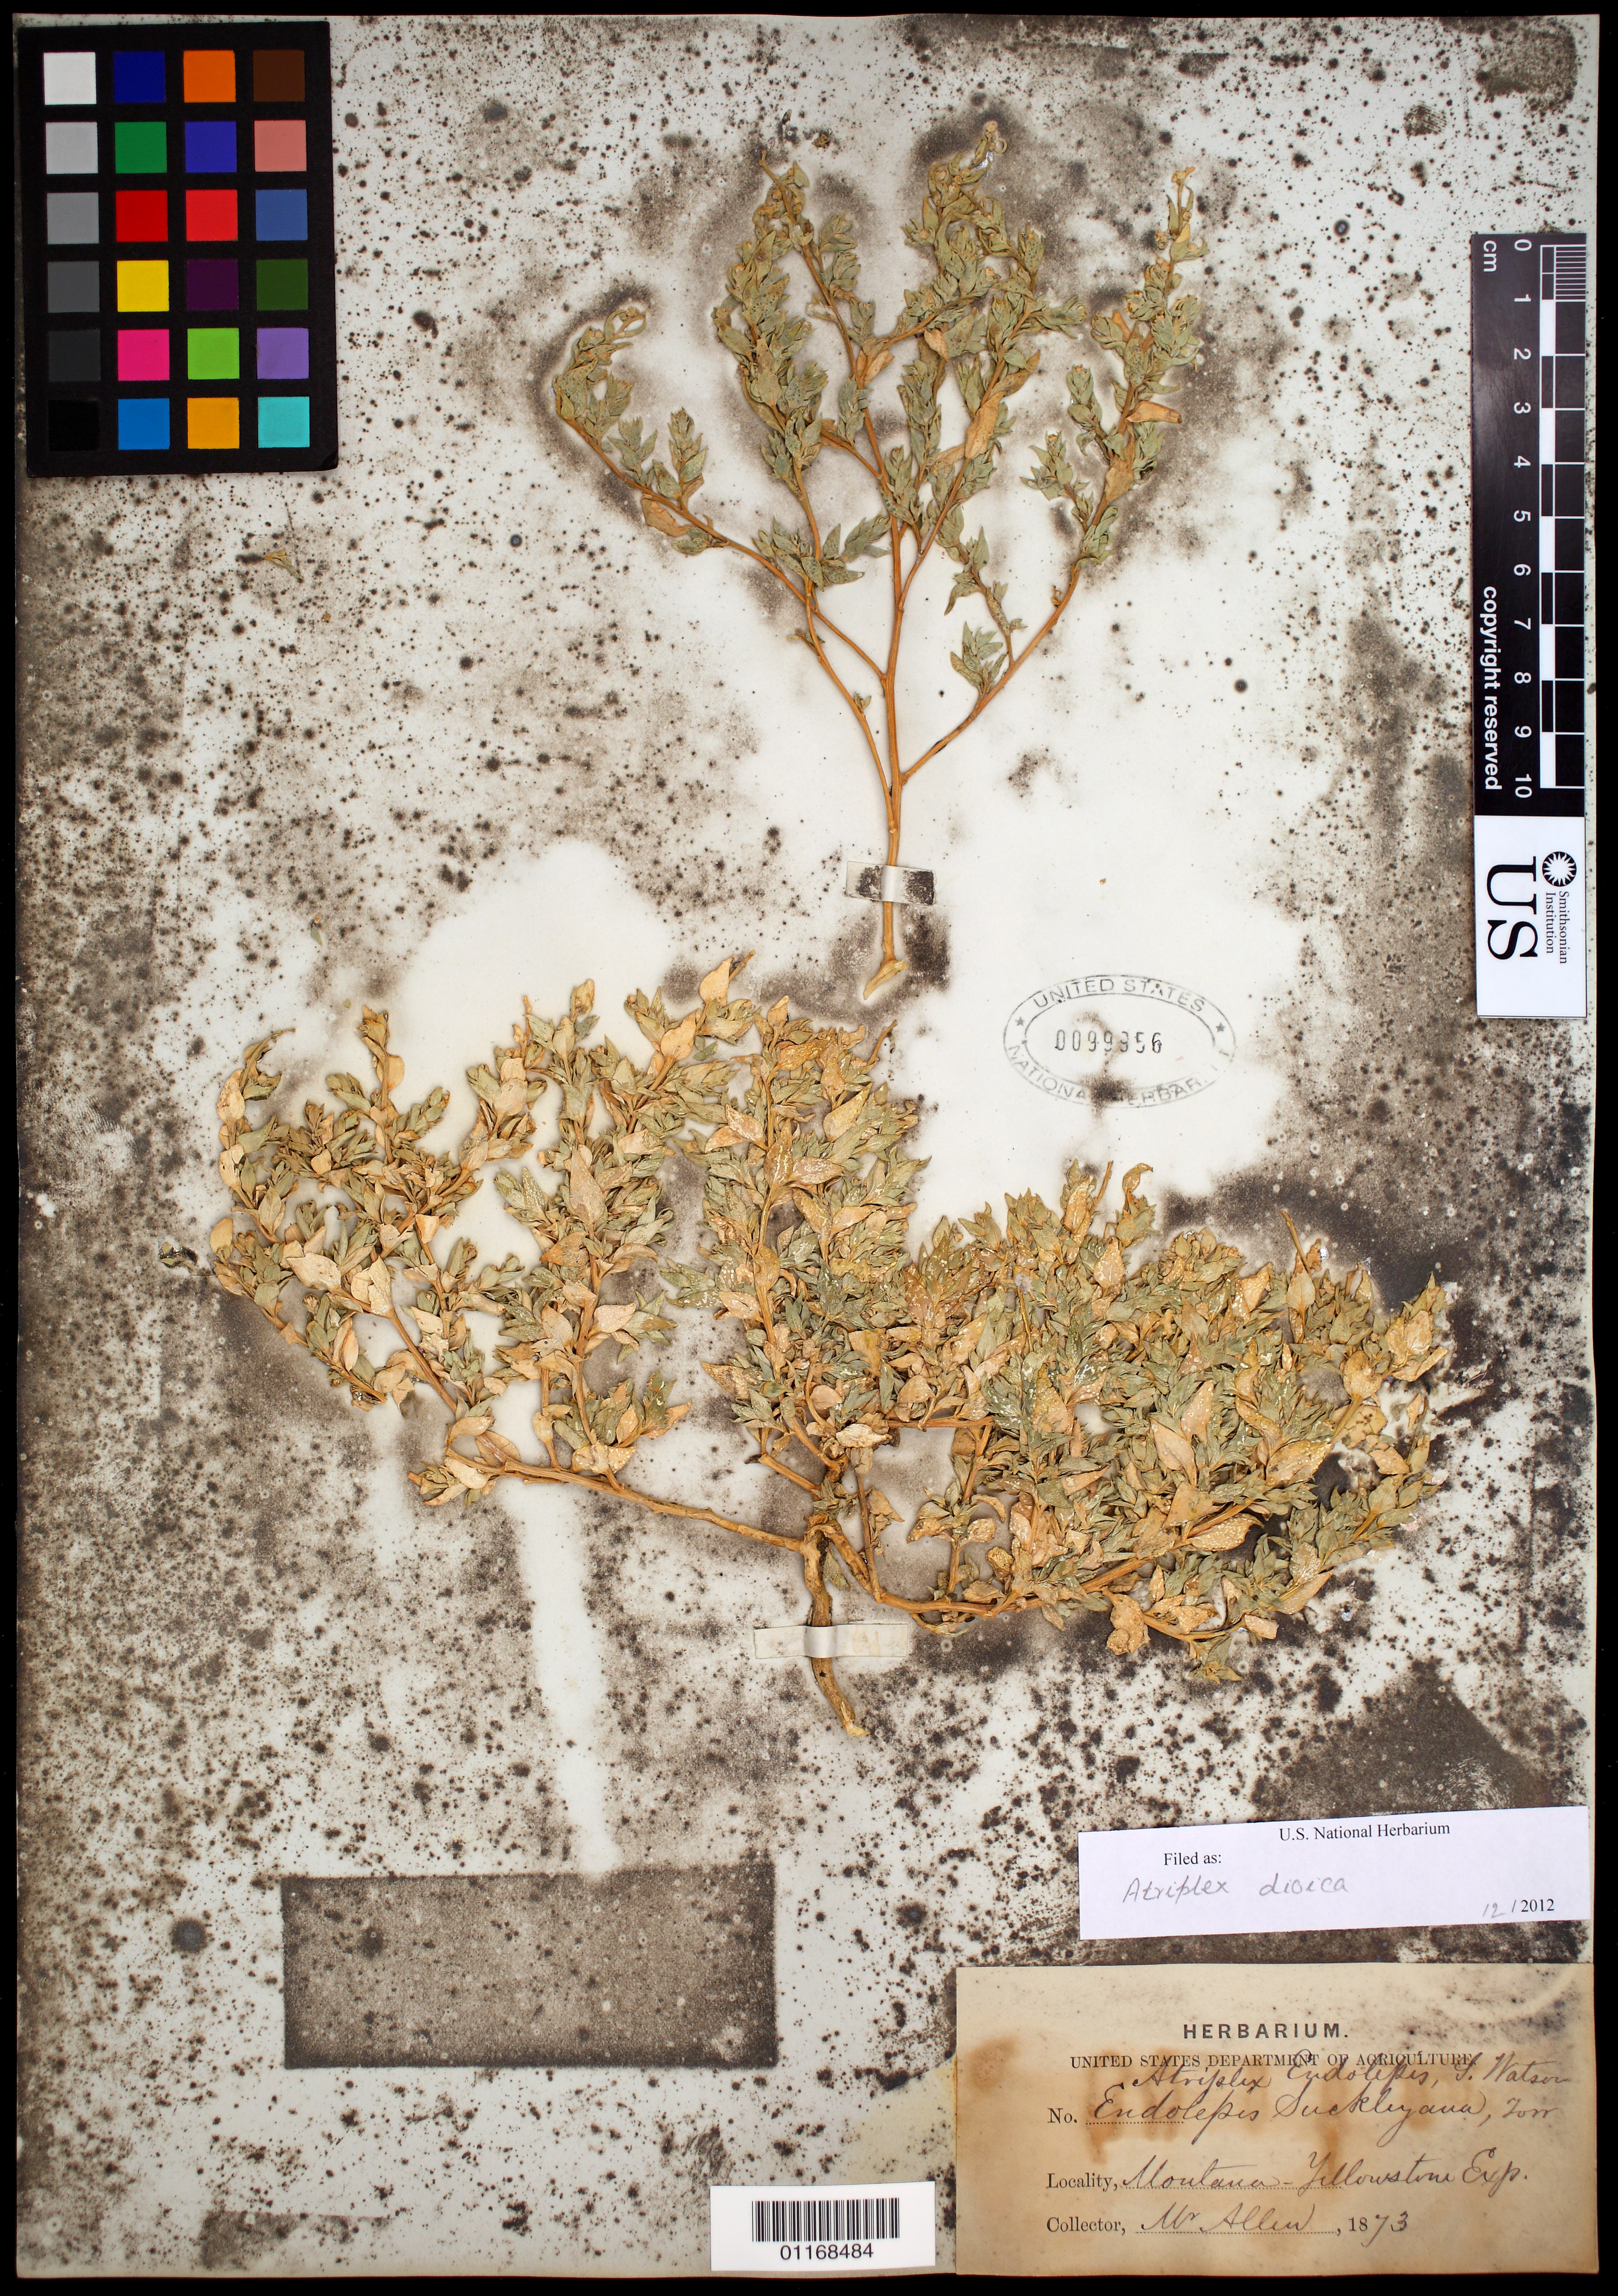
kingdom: Plantae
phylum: Tracheophyta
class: Magnoliopsida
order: Caryophyllales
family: Amaranthaceae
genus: Stutzia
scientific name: Stutzia dioica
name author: (Nutt.) E.H. Zacharias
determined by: Strong, Mark T., (BOT), Smithsonian Institution - National Museum of Natural History (UNITED STATES)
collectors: -- Allen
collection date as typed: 1873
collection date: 1873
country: United States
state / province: Montana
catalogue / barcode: US 99956